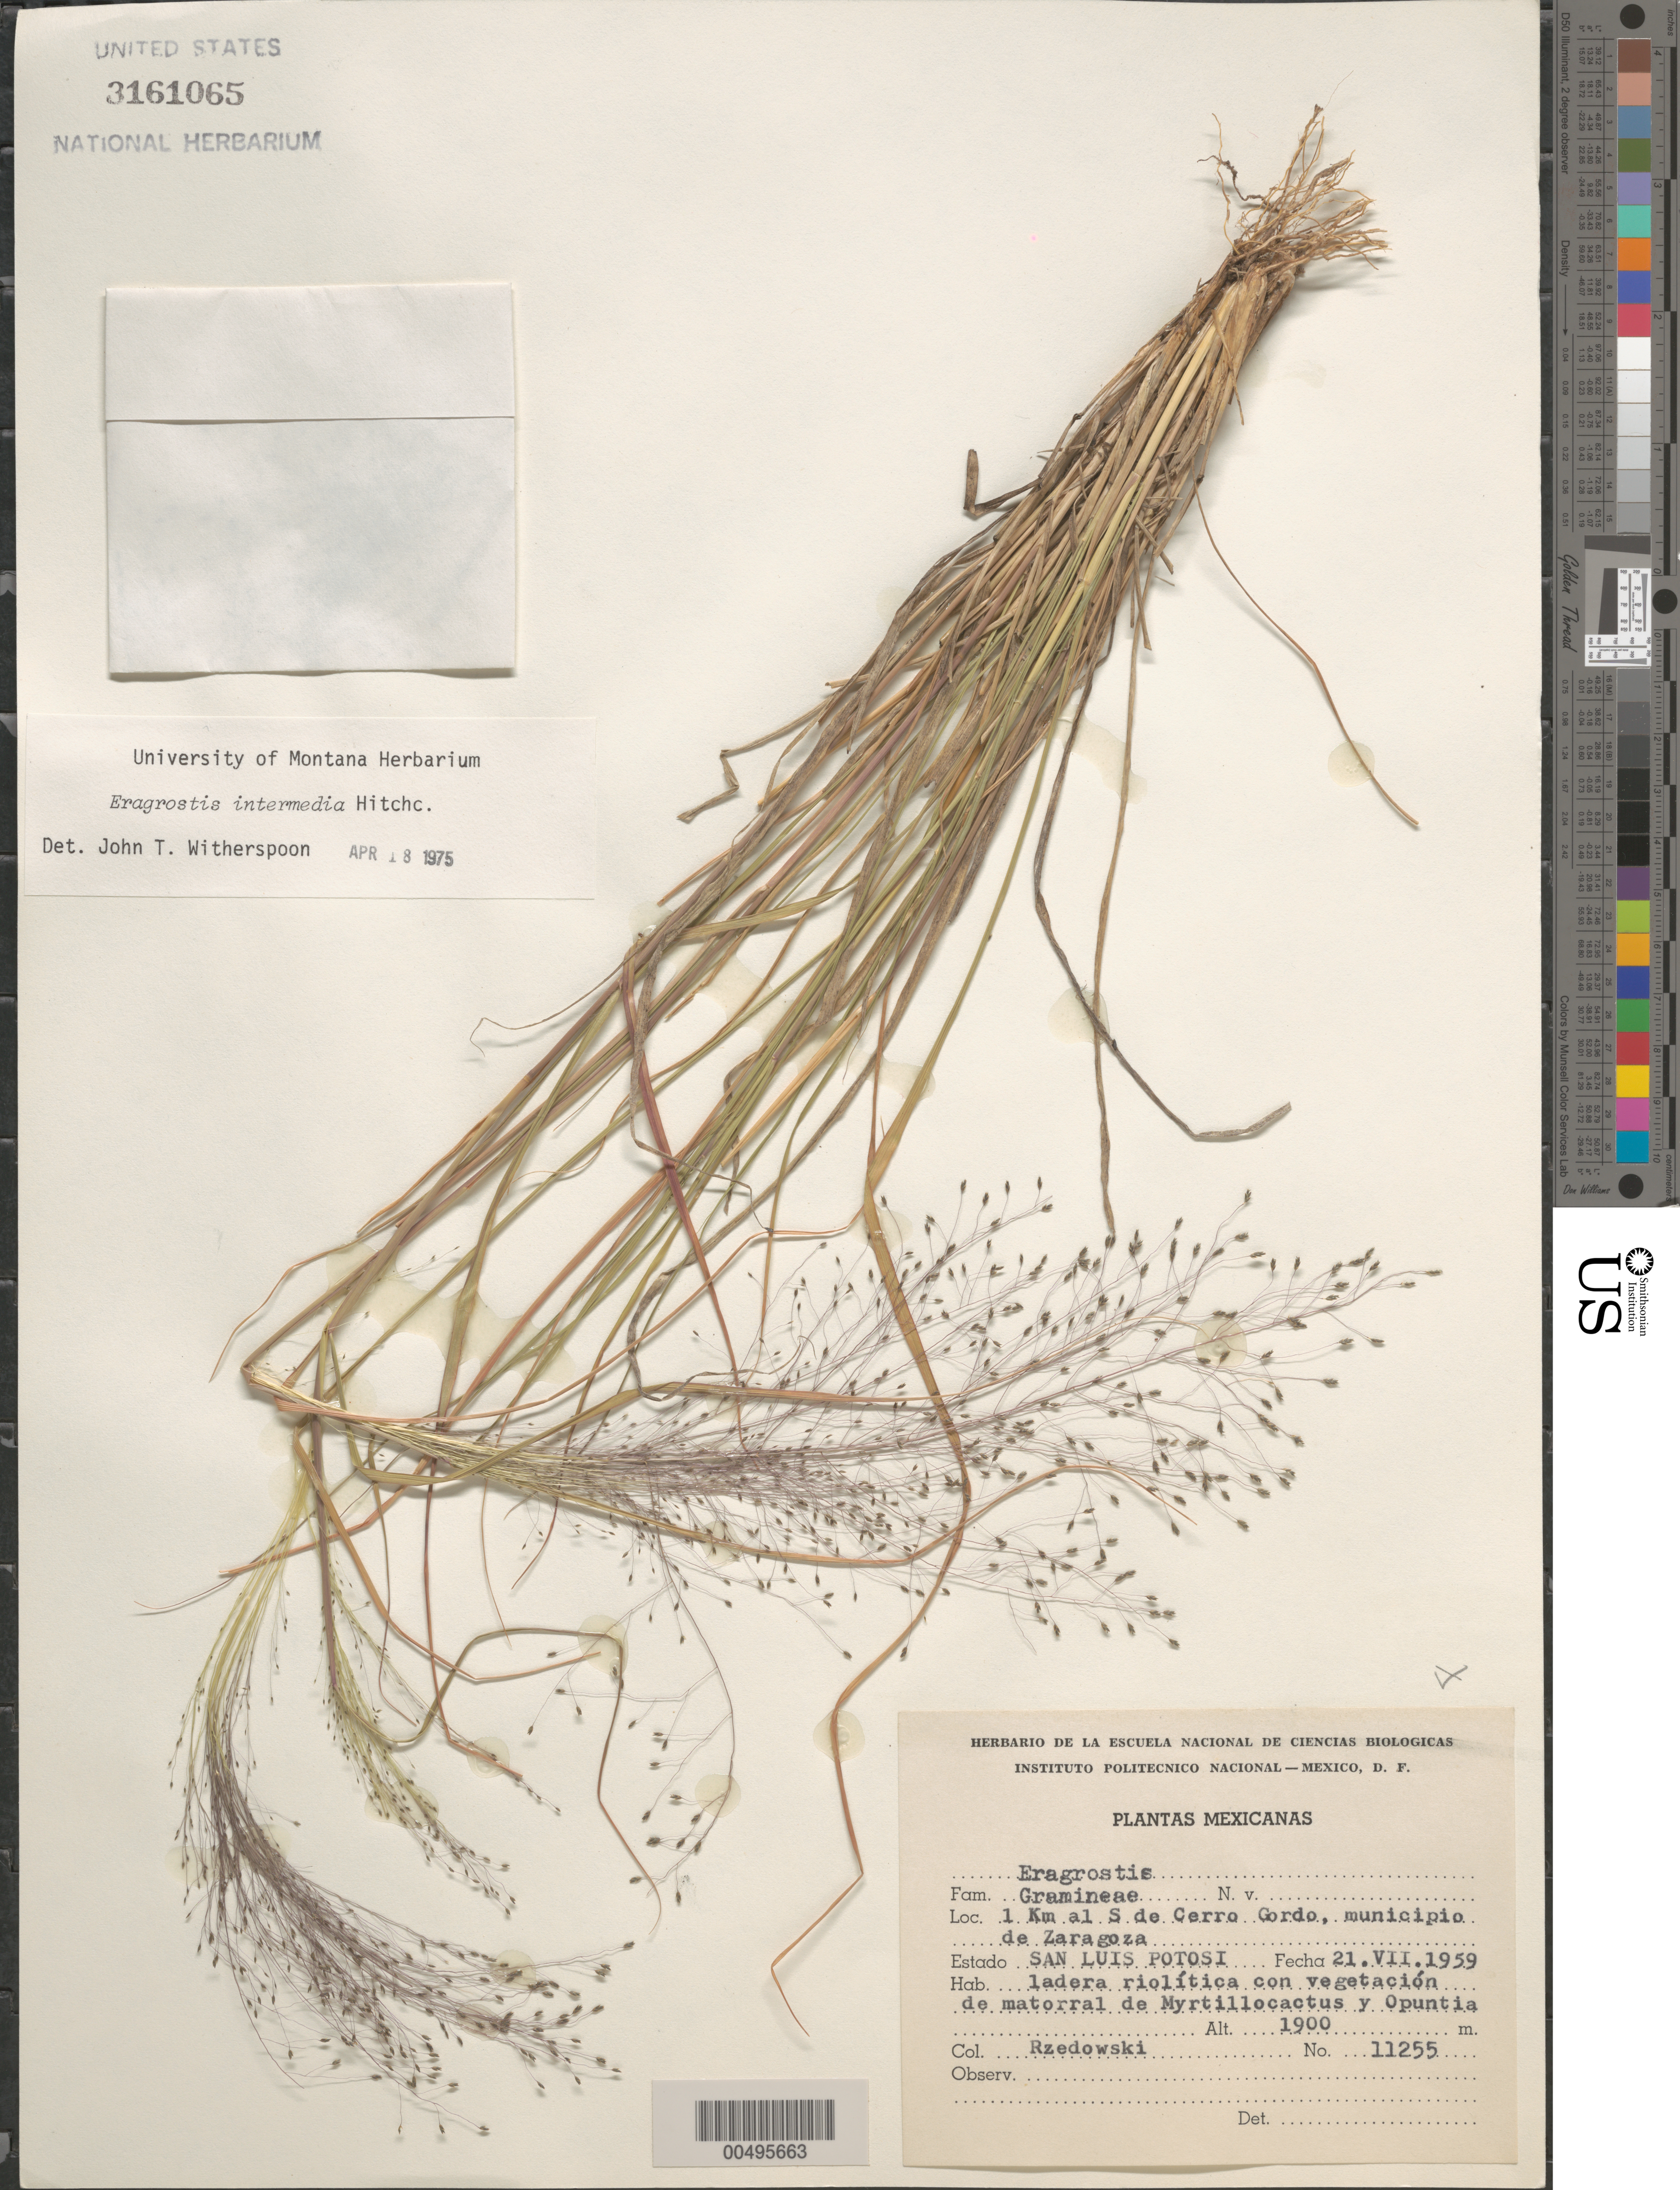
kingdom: Plantae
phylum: Tracheophyta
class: Liliopsida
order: Poales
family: Poaceae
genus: Eragrostis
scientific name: Eragrostis intermedia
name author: Hitchc.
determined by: Witherspoon, John T.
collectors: J. Rzedowski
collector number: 11255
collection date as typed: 21 Jul 1959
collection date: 1959-07-21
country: Mexico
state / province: San Luis Potosí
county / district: Zaragoza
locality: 1 km S of Cerro Gordo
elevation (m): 1900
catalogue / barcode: US 3161065